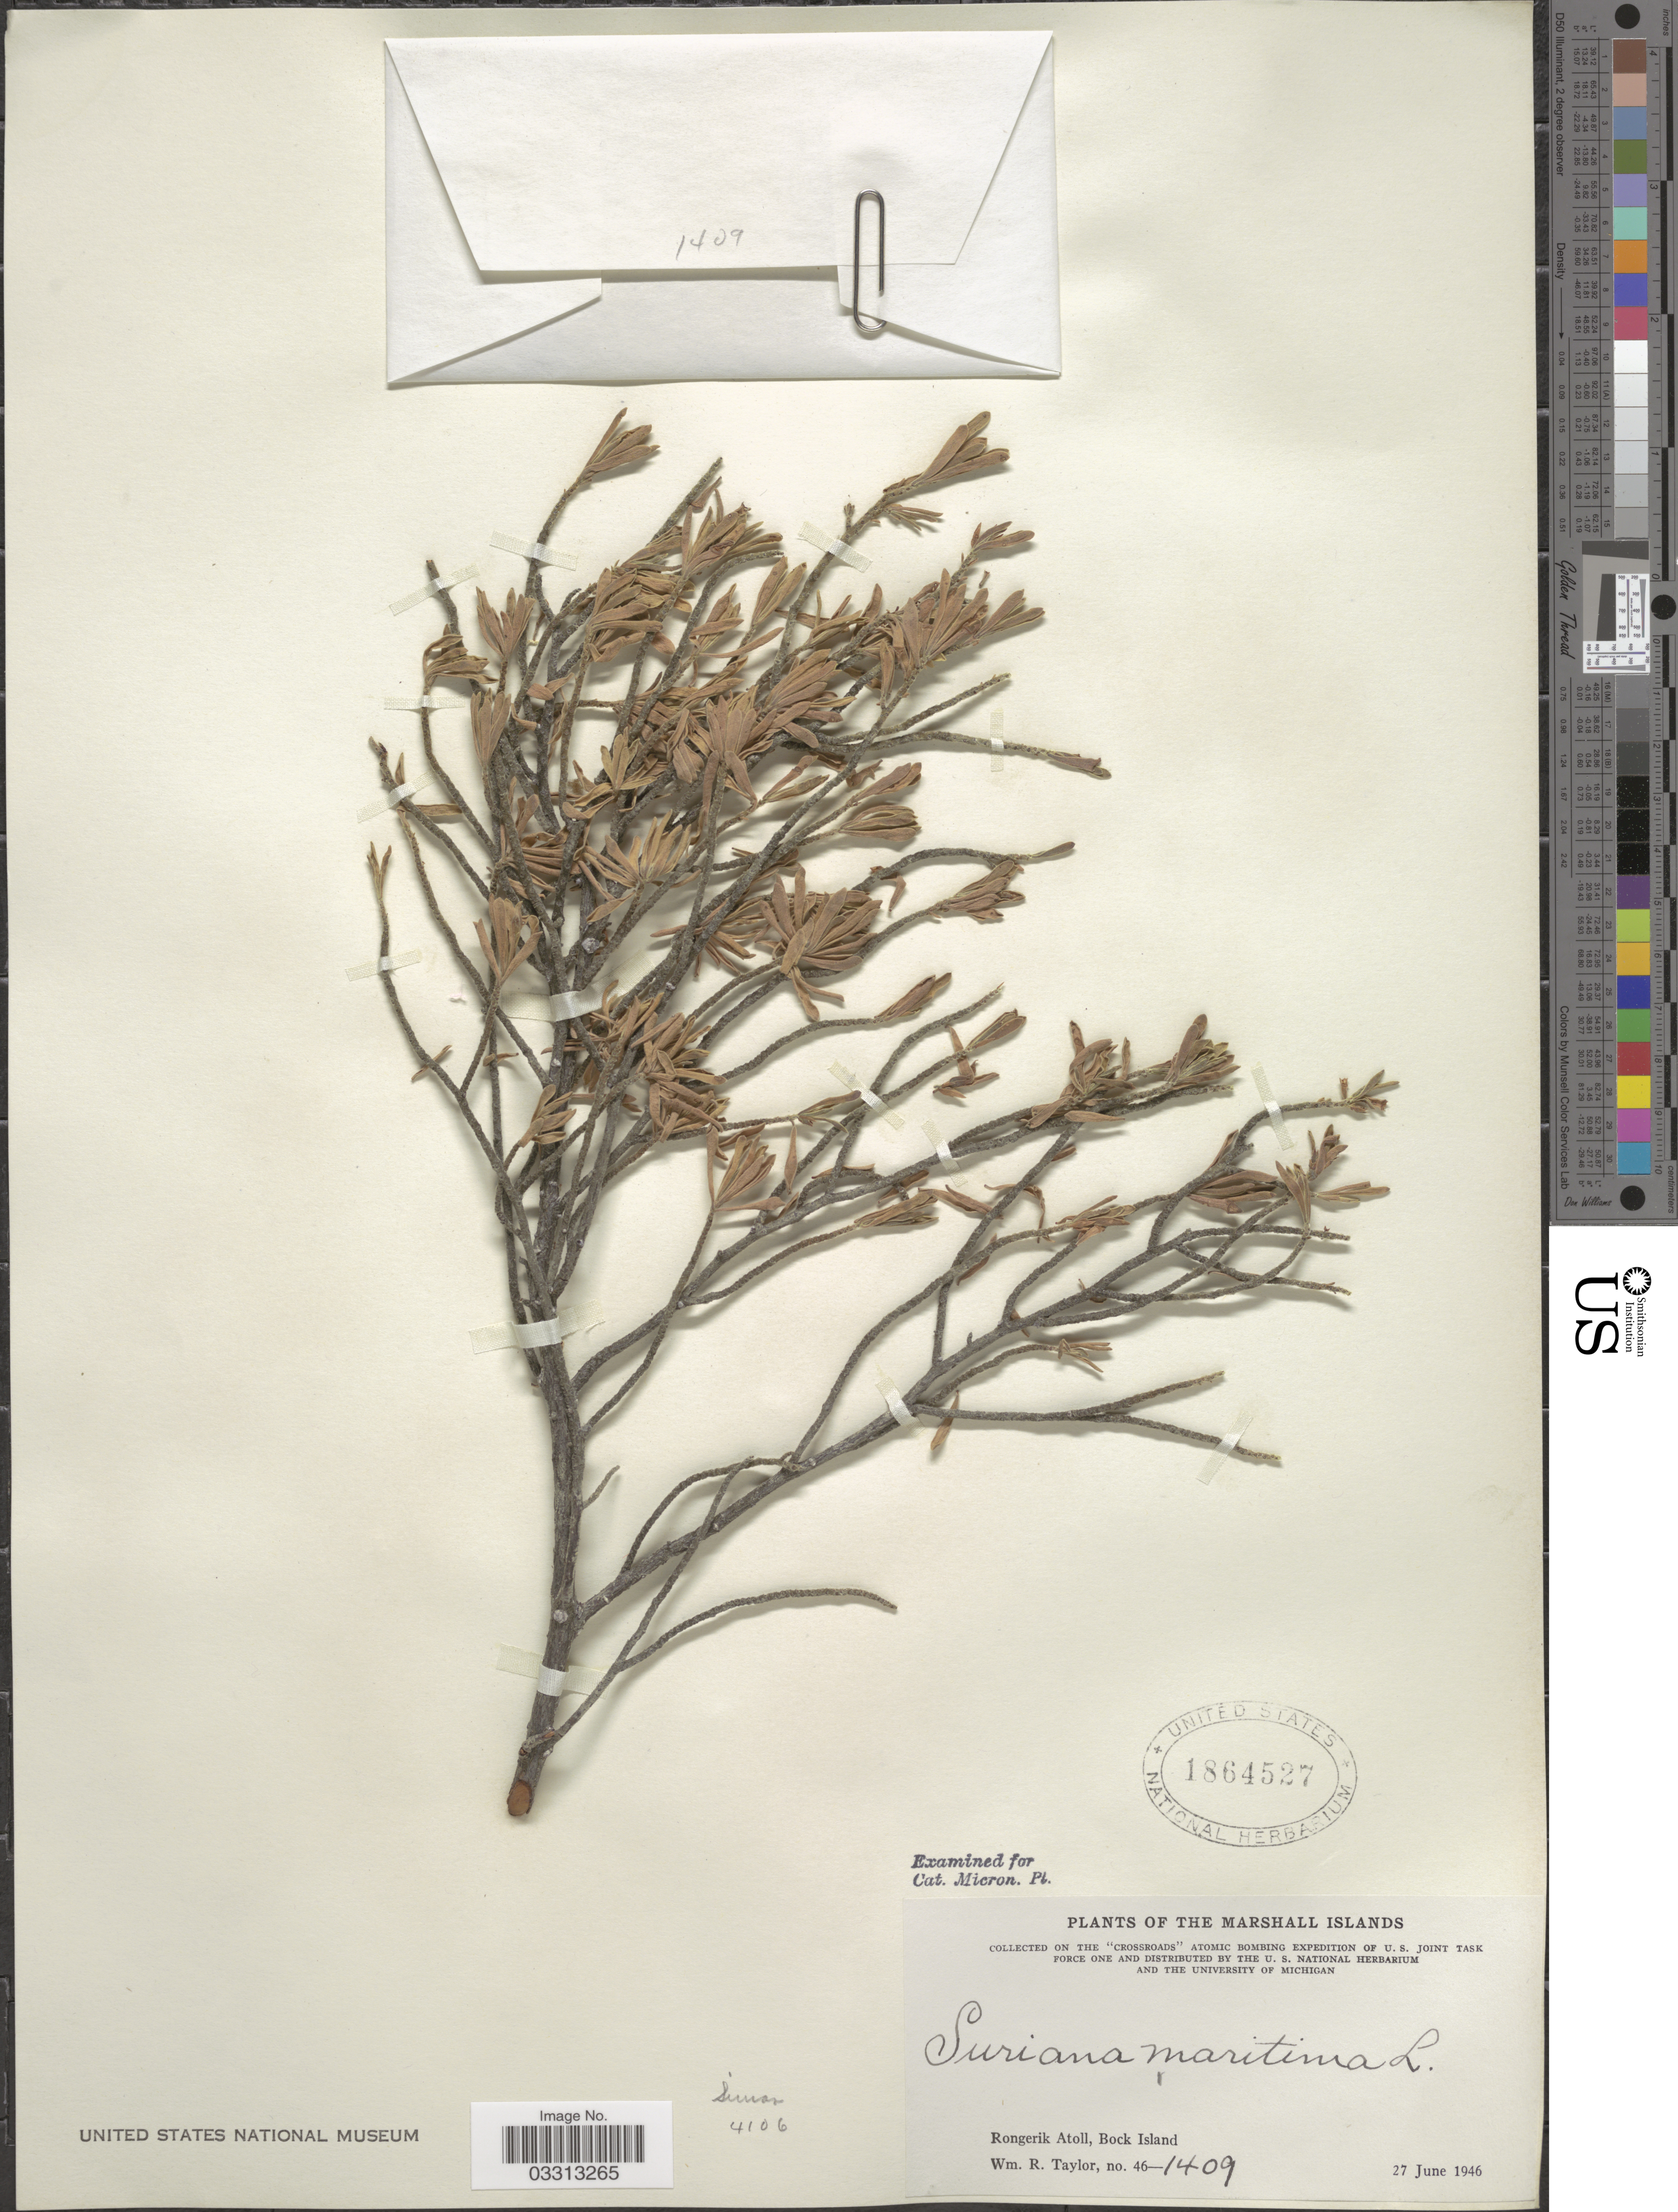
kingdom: Plantae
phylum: Tracheophyta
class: Magnoliopsida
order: Fabales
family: Surianaceae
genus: Suriana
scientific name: Suriana maritima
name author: L.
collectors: W. R. Taylor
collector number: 46-1409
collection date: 1946-06-27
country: Marshall Islands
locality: Rongerik Atoll, Bock Island.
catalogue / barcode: US 1864527